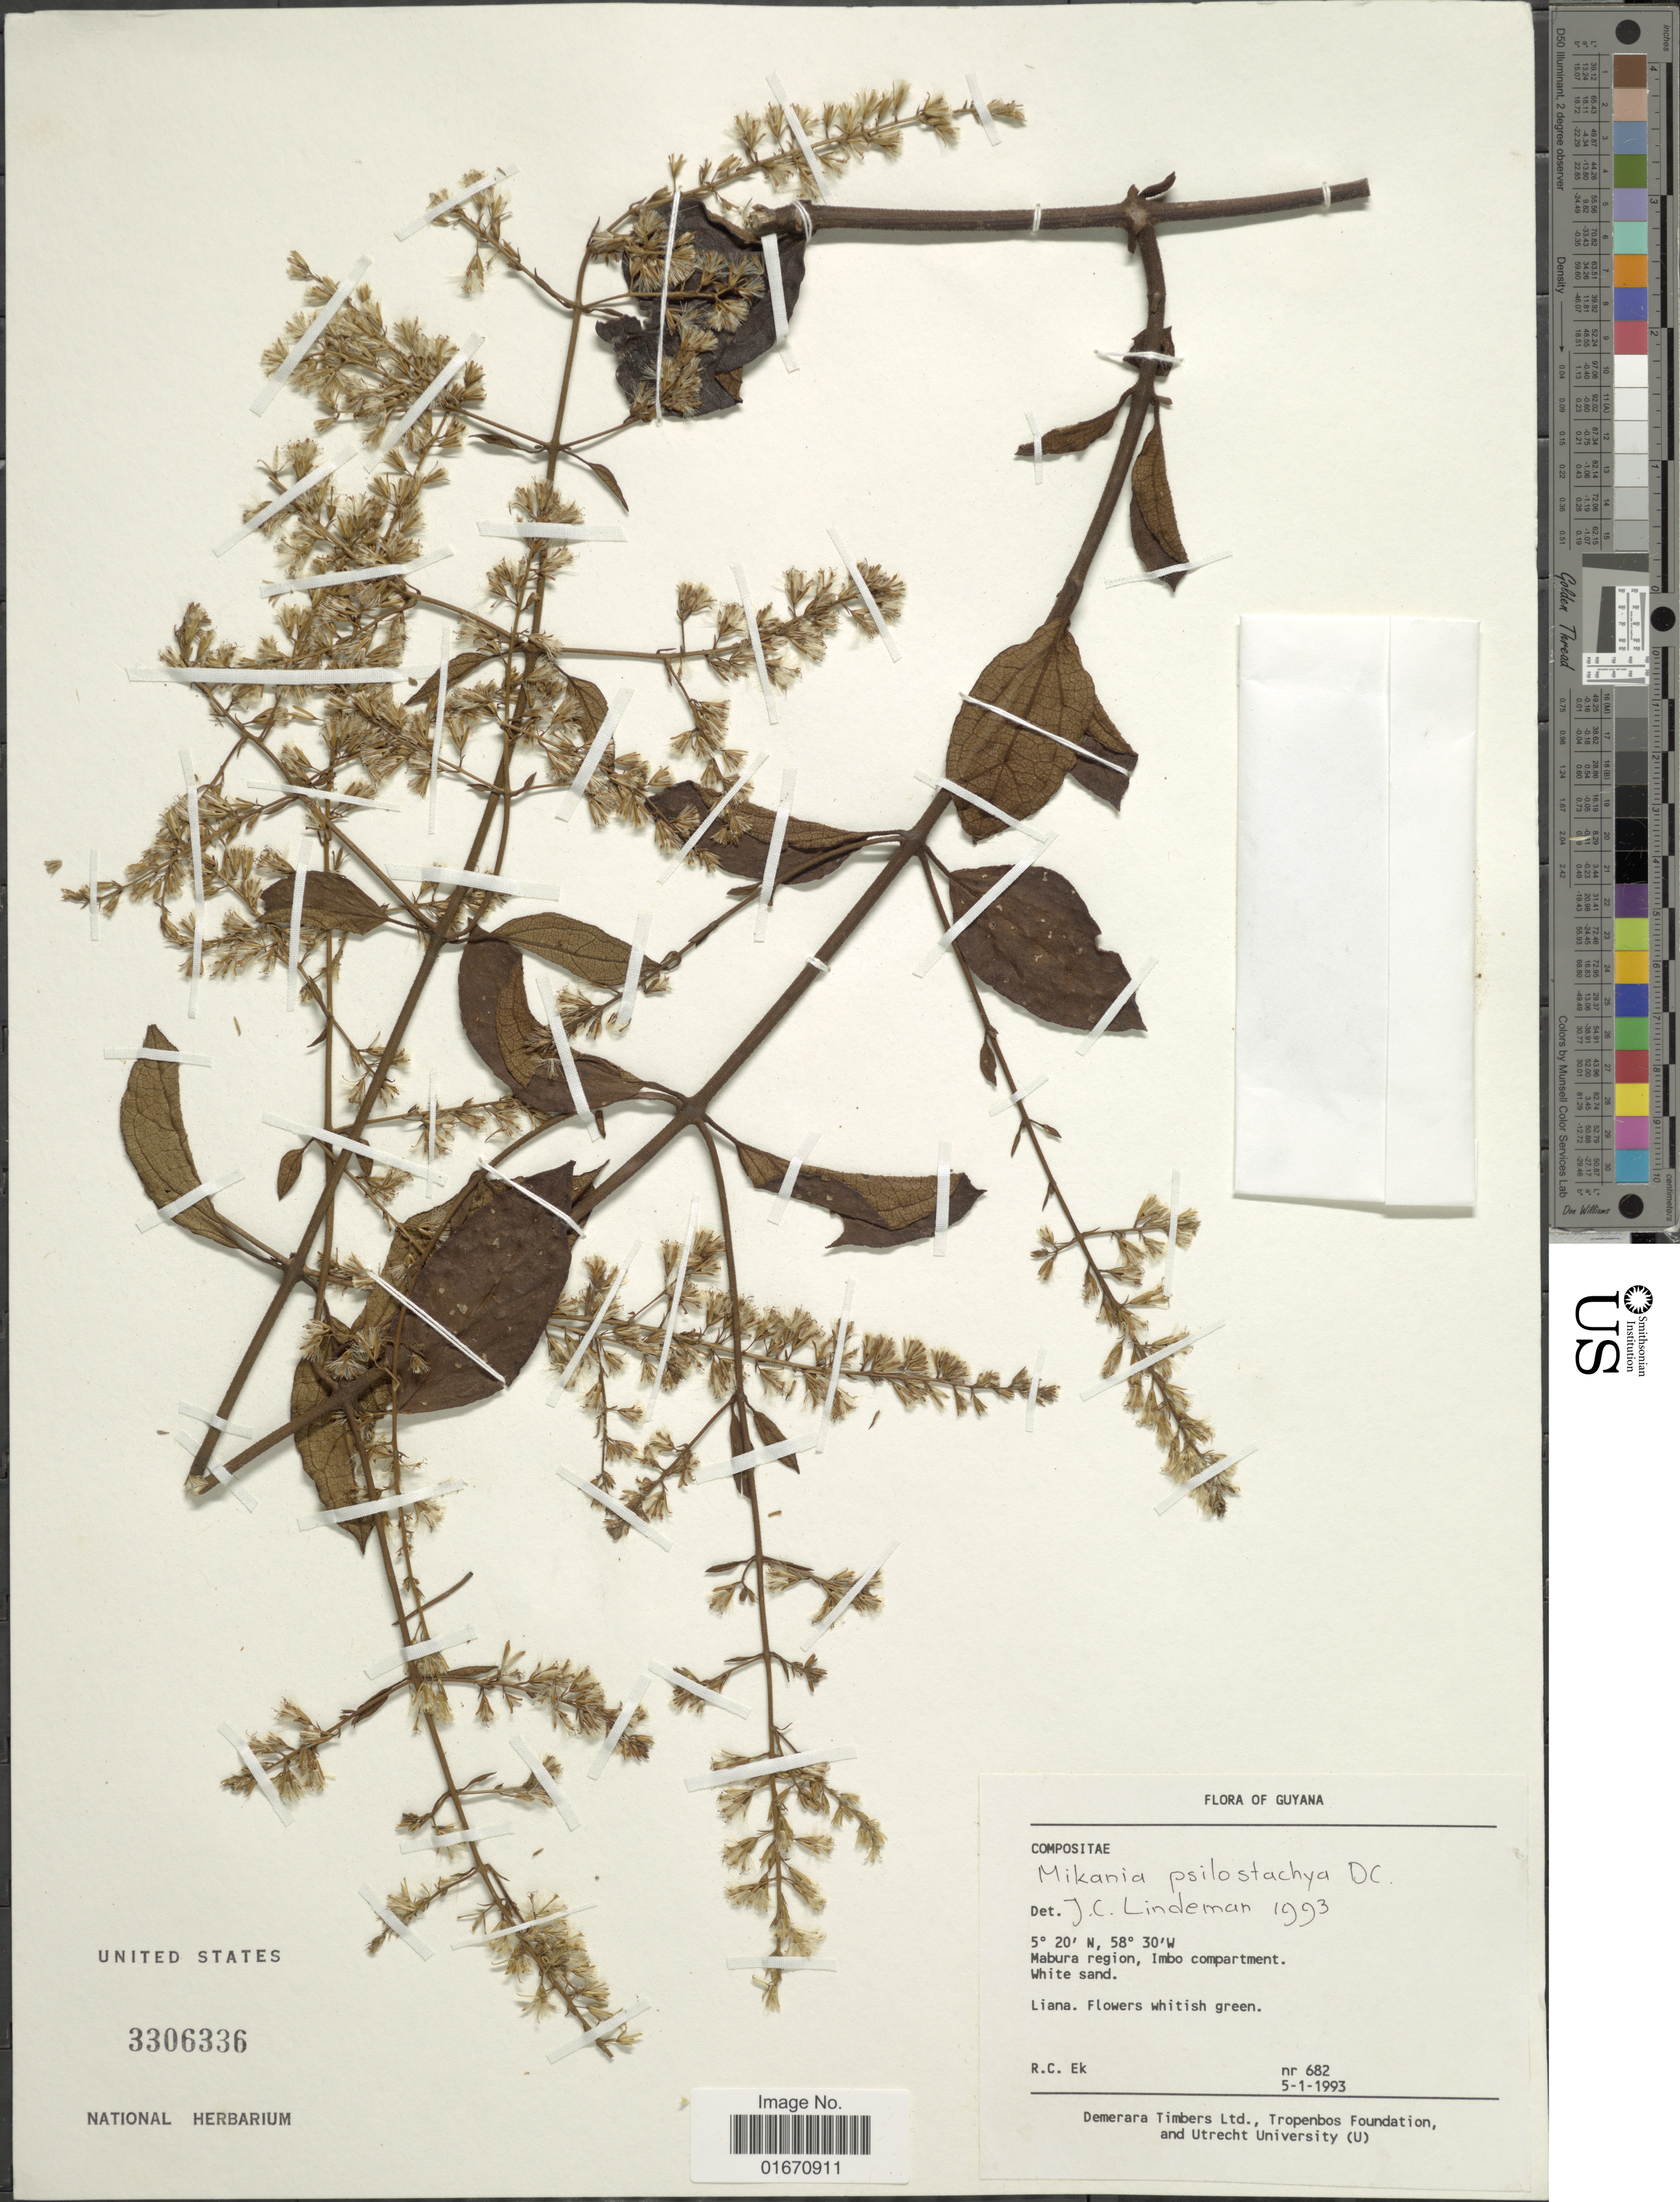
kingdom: Plantae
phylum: Tracheophyta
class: Magnoliopsida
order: Asterales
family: Asteraceae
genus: Mikania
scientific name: Mikania scabra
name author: DC.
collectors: R. C. Ek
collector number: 682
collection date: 1993-01-05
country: Guyana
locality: Mabura region, Imbo compartment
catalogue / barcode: US 3306336